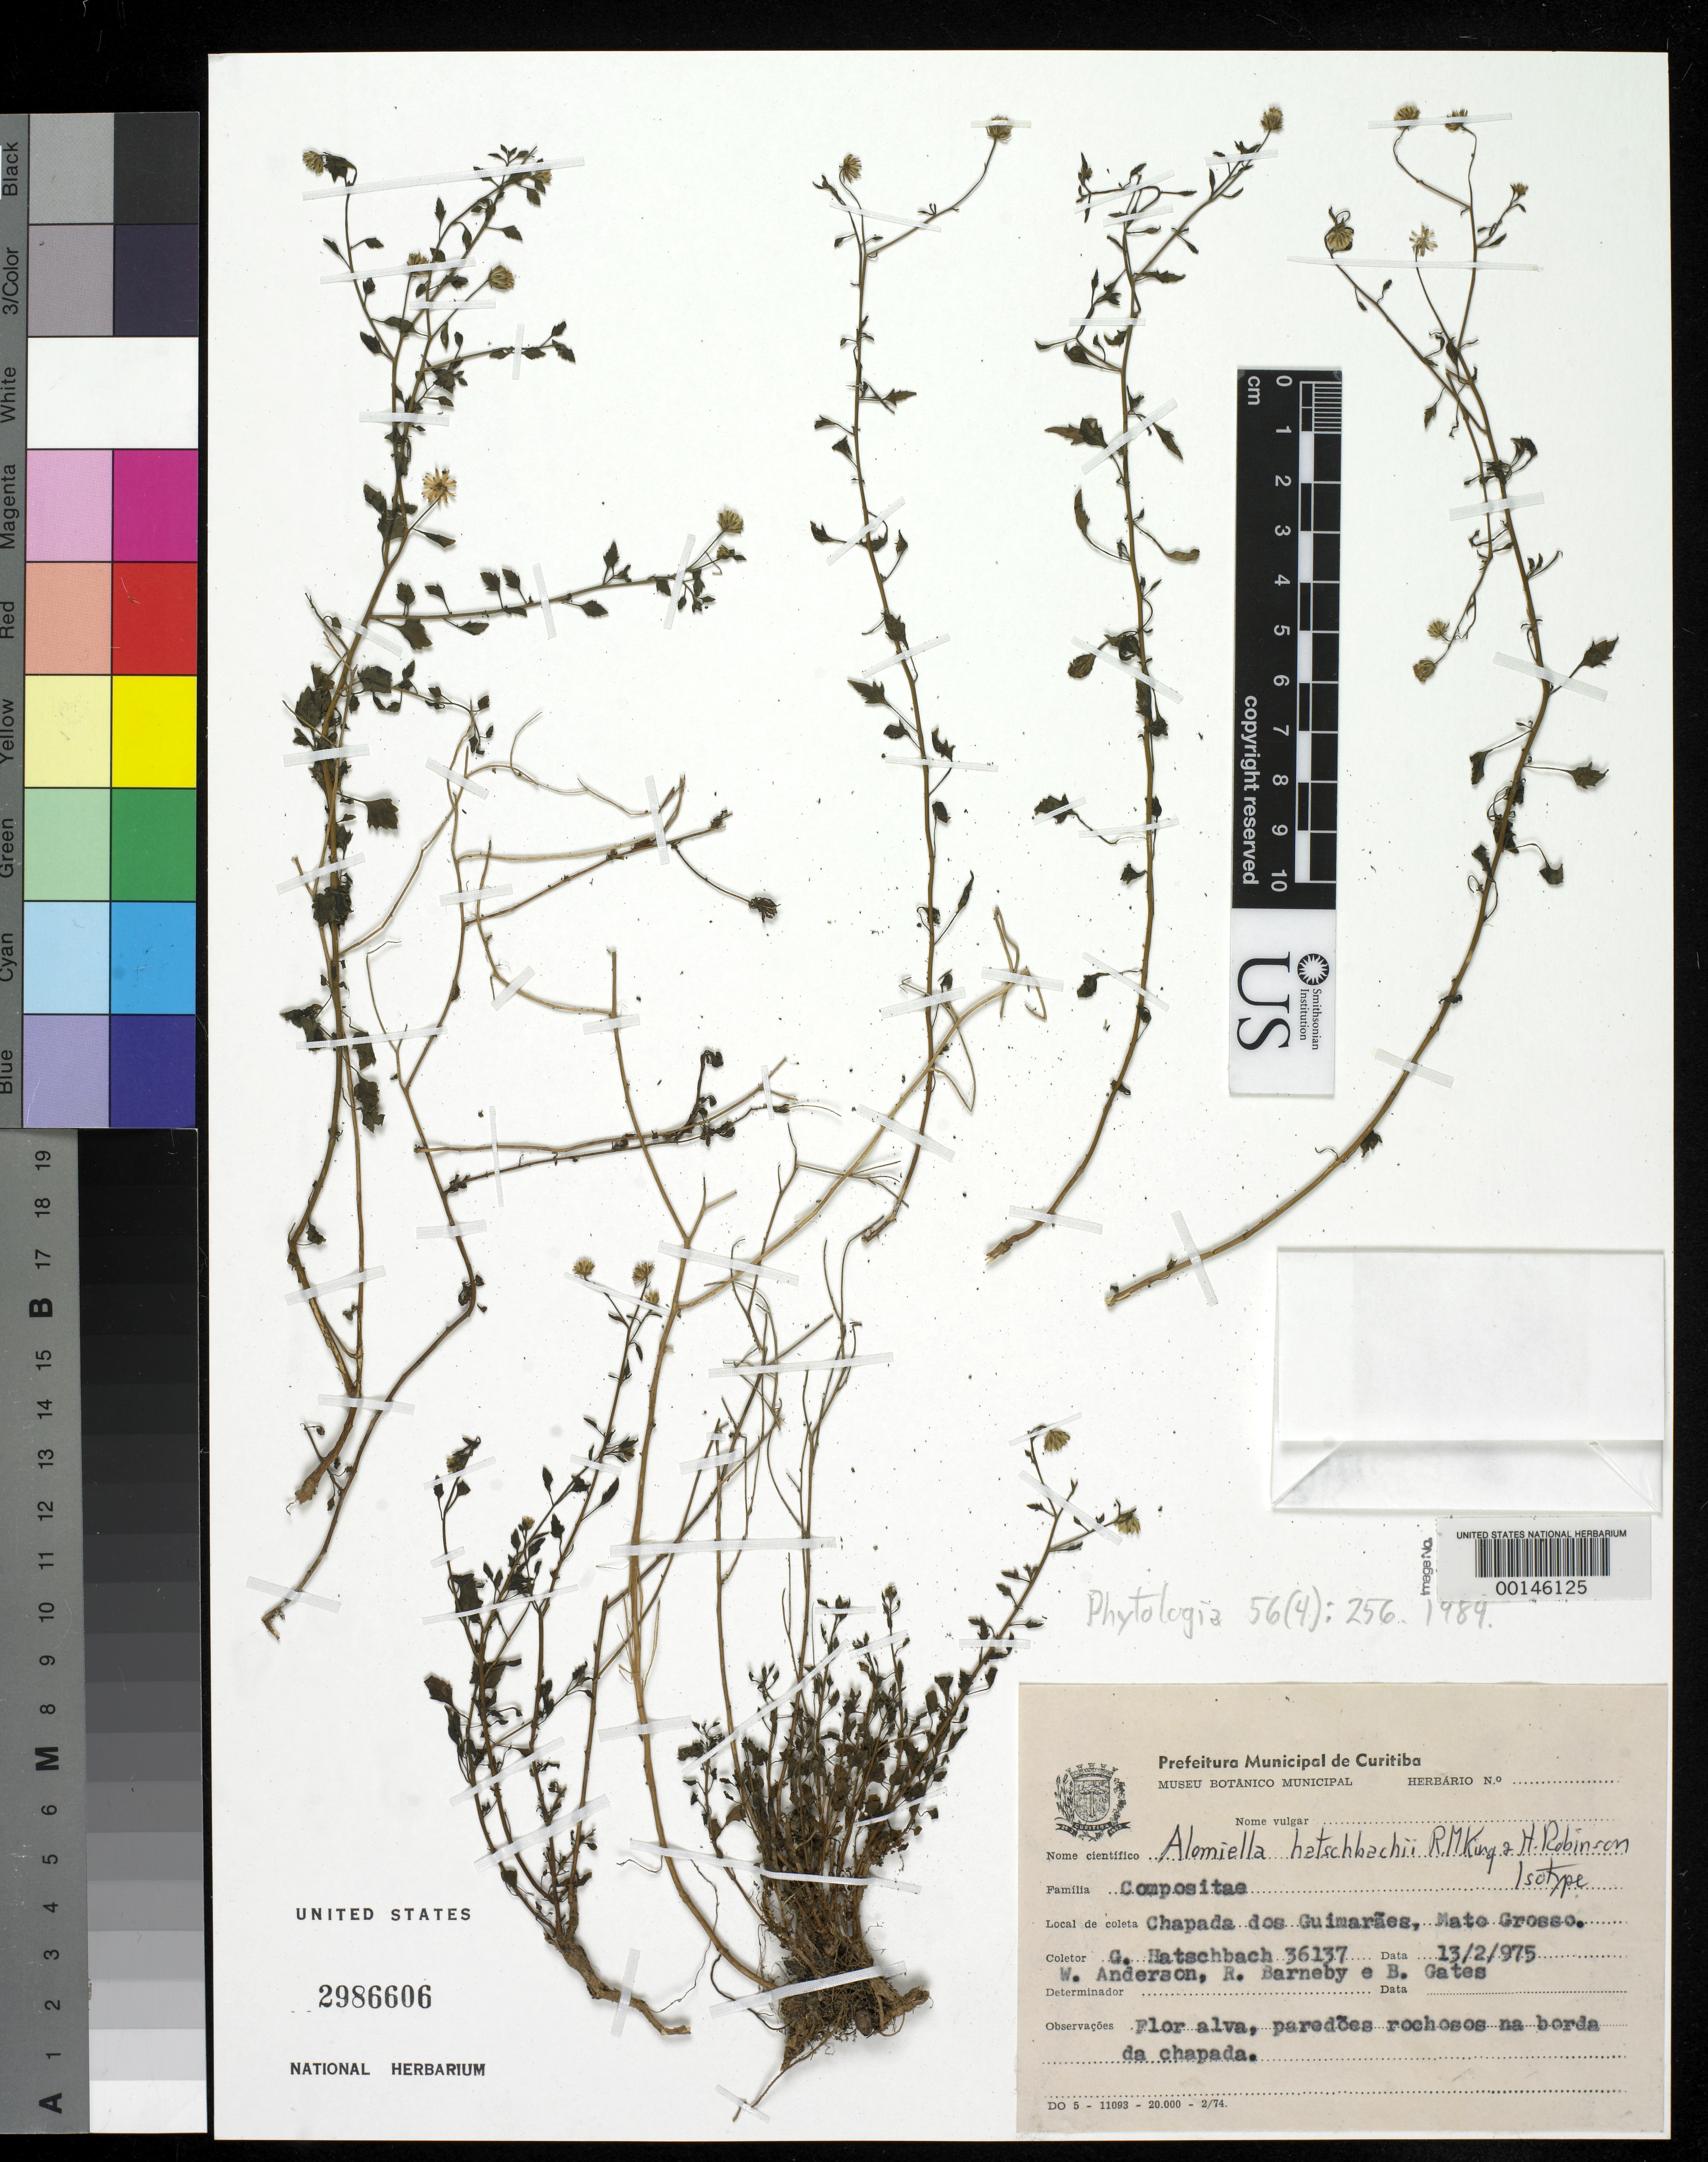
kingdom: Plantae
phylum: Tracheophyta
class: Magnoliopsida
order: Asterales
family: Asteraceae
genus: Alomiella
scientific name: Alomiella hatschbachii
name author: R.M. King & H. Rob.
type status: Isotype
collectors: G. Hatschbach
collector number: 36137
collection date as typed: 13 Feb 1975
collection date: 1975-02-13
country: Brazil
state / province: Mato Grosso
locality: Chapada dos Guimaraes.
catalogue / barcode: US 2986606